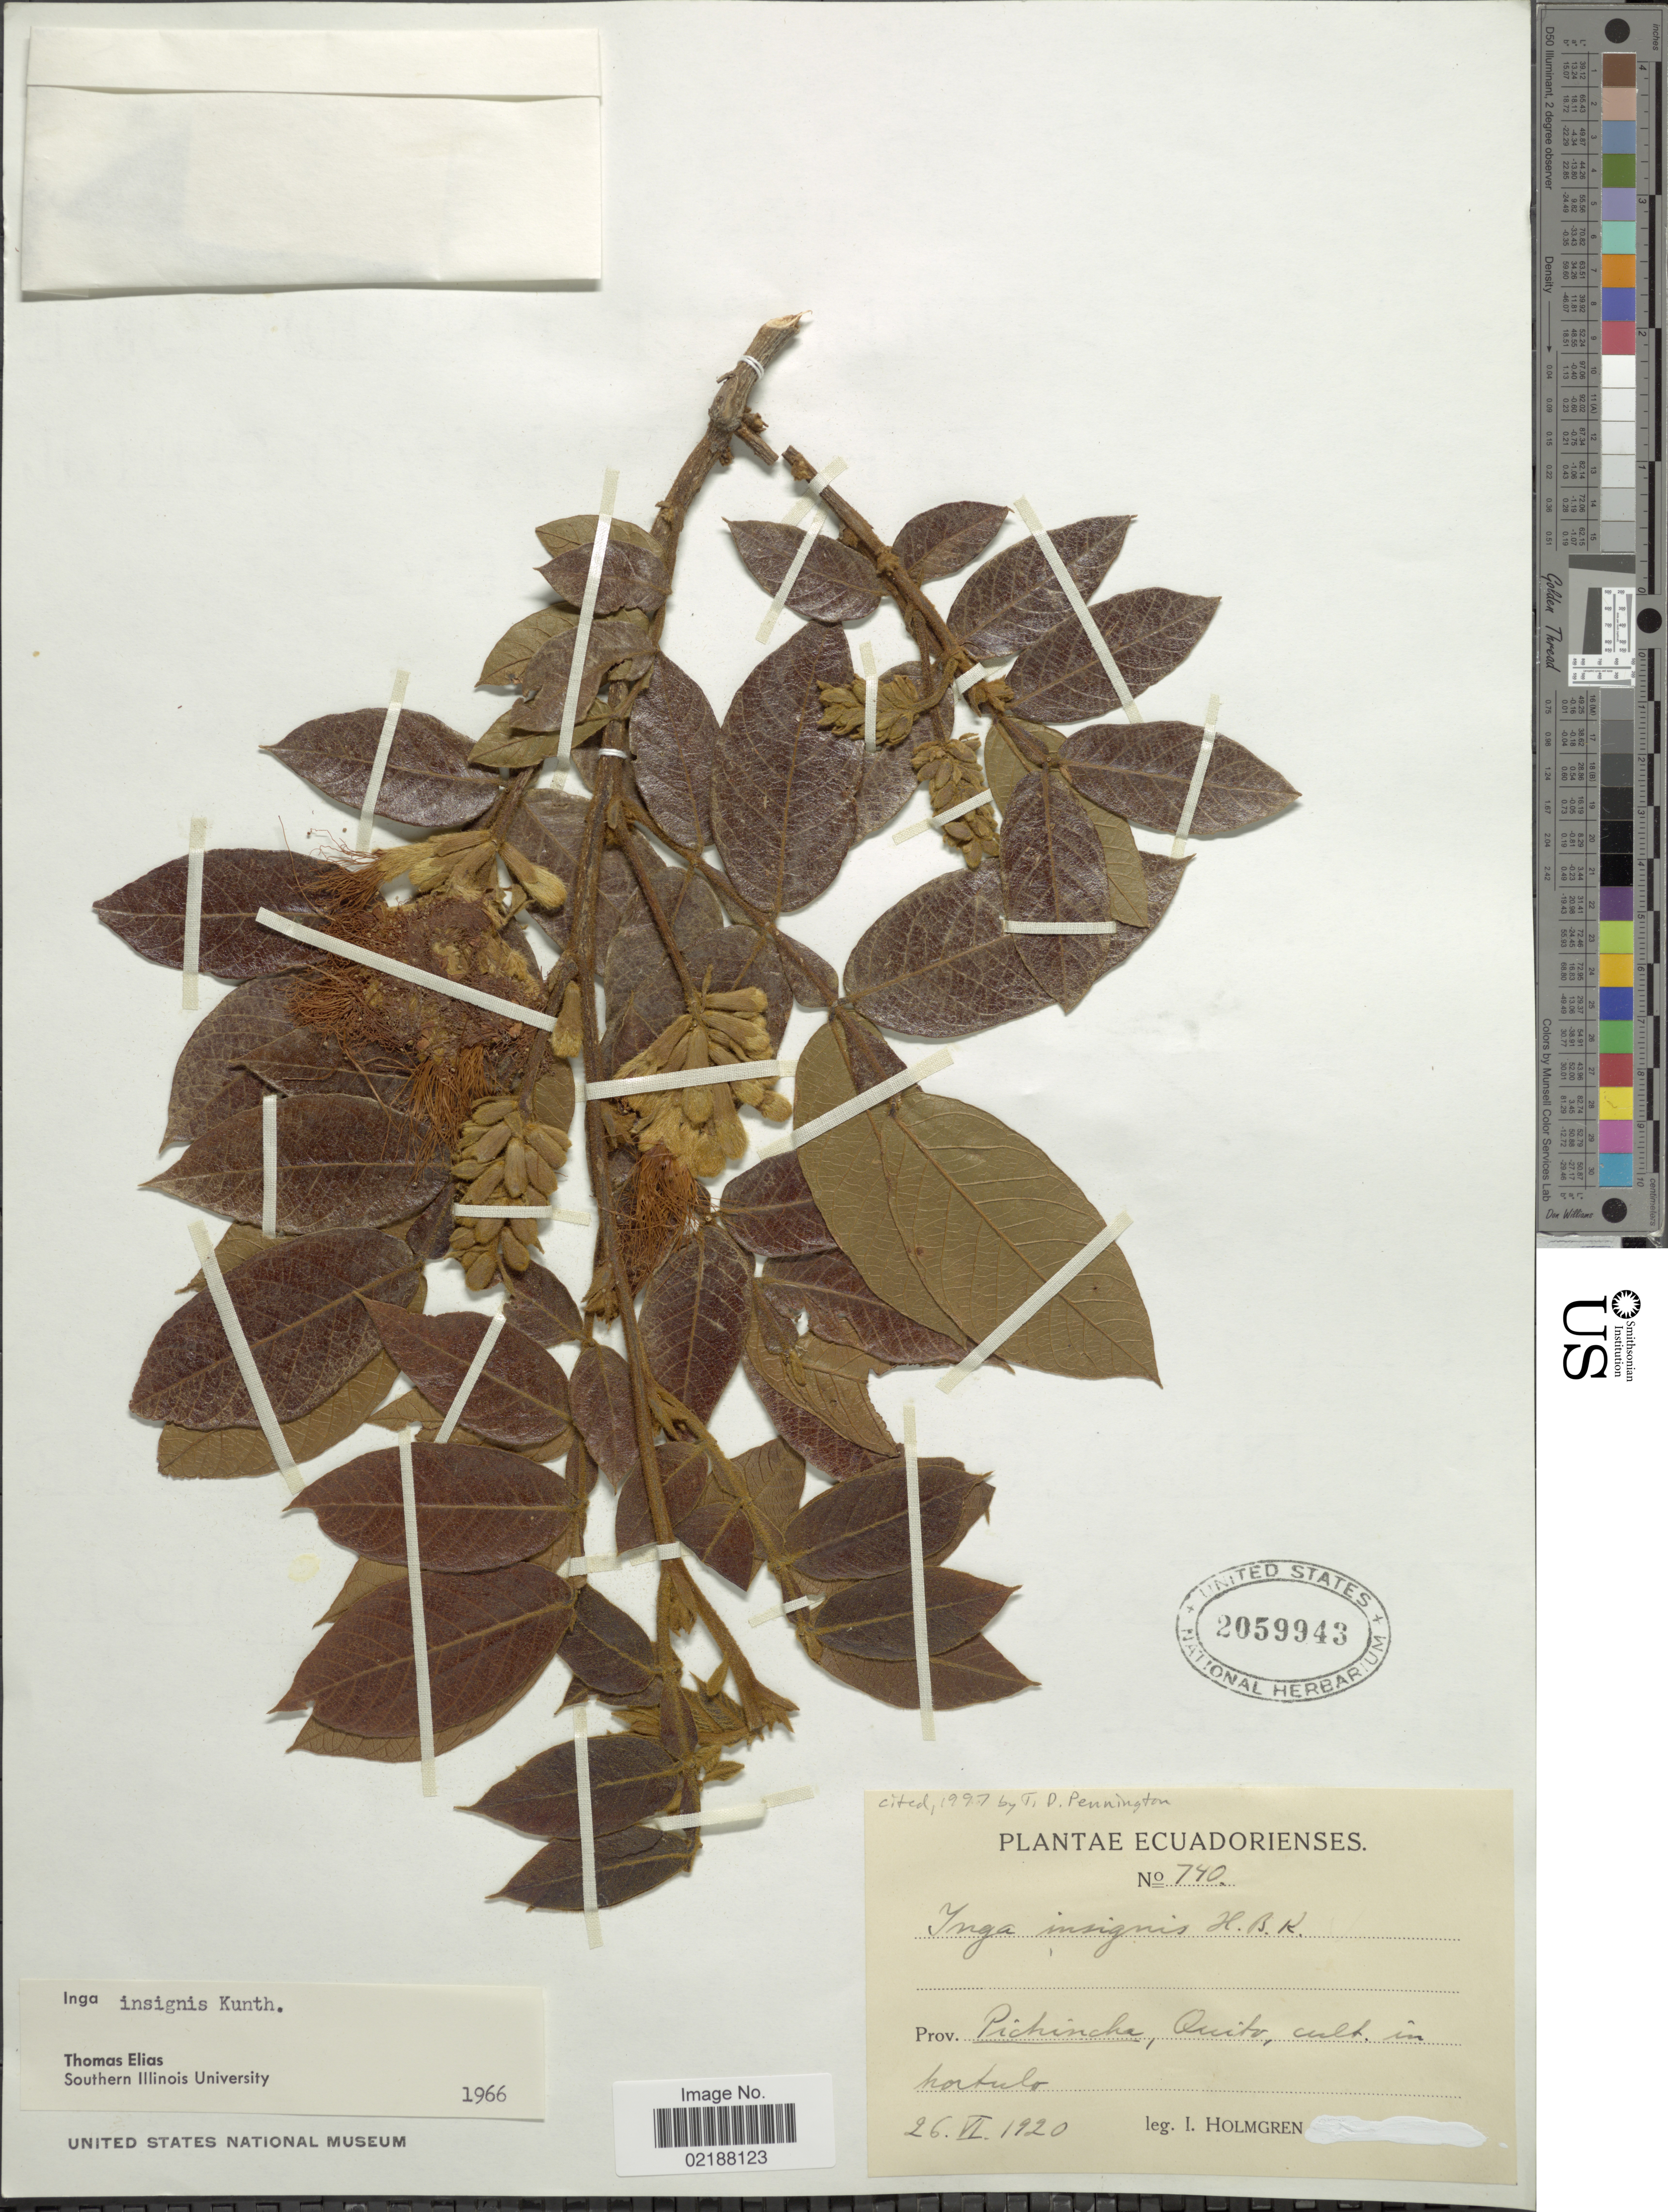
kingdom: Plantae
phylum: Tracheophyta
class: Magnoliopsida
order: Fabales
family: Fabaceae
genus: Inga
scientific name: Inga insignis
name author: Kunth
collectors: I. Holmgren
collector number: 740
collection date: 1920-06-26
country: Ecuador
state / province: Pichincha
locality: Prov. Pichincha, Quito, cult. in hortulo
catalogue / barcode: US 2059943